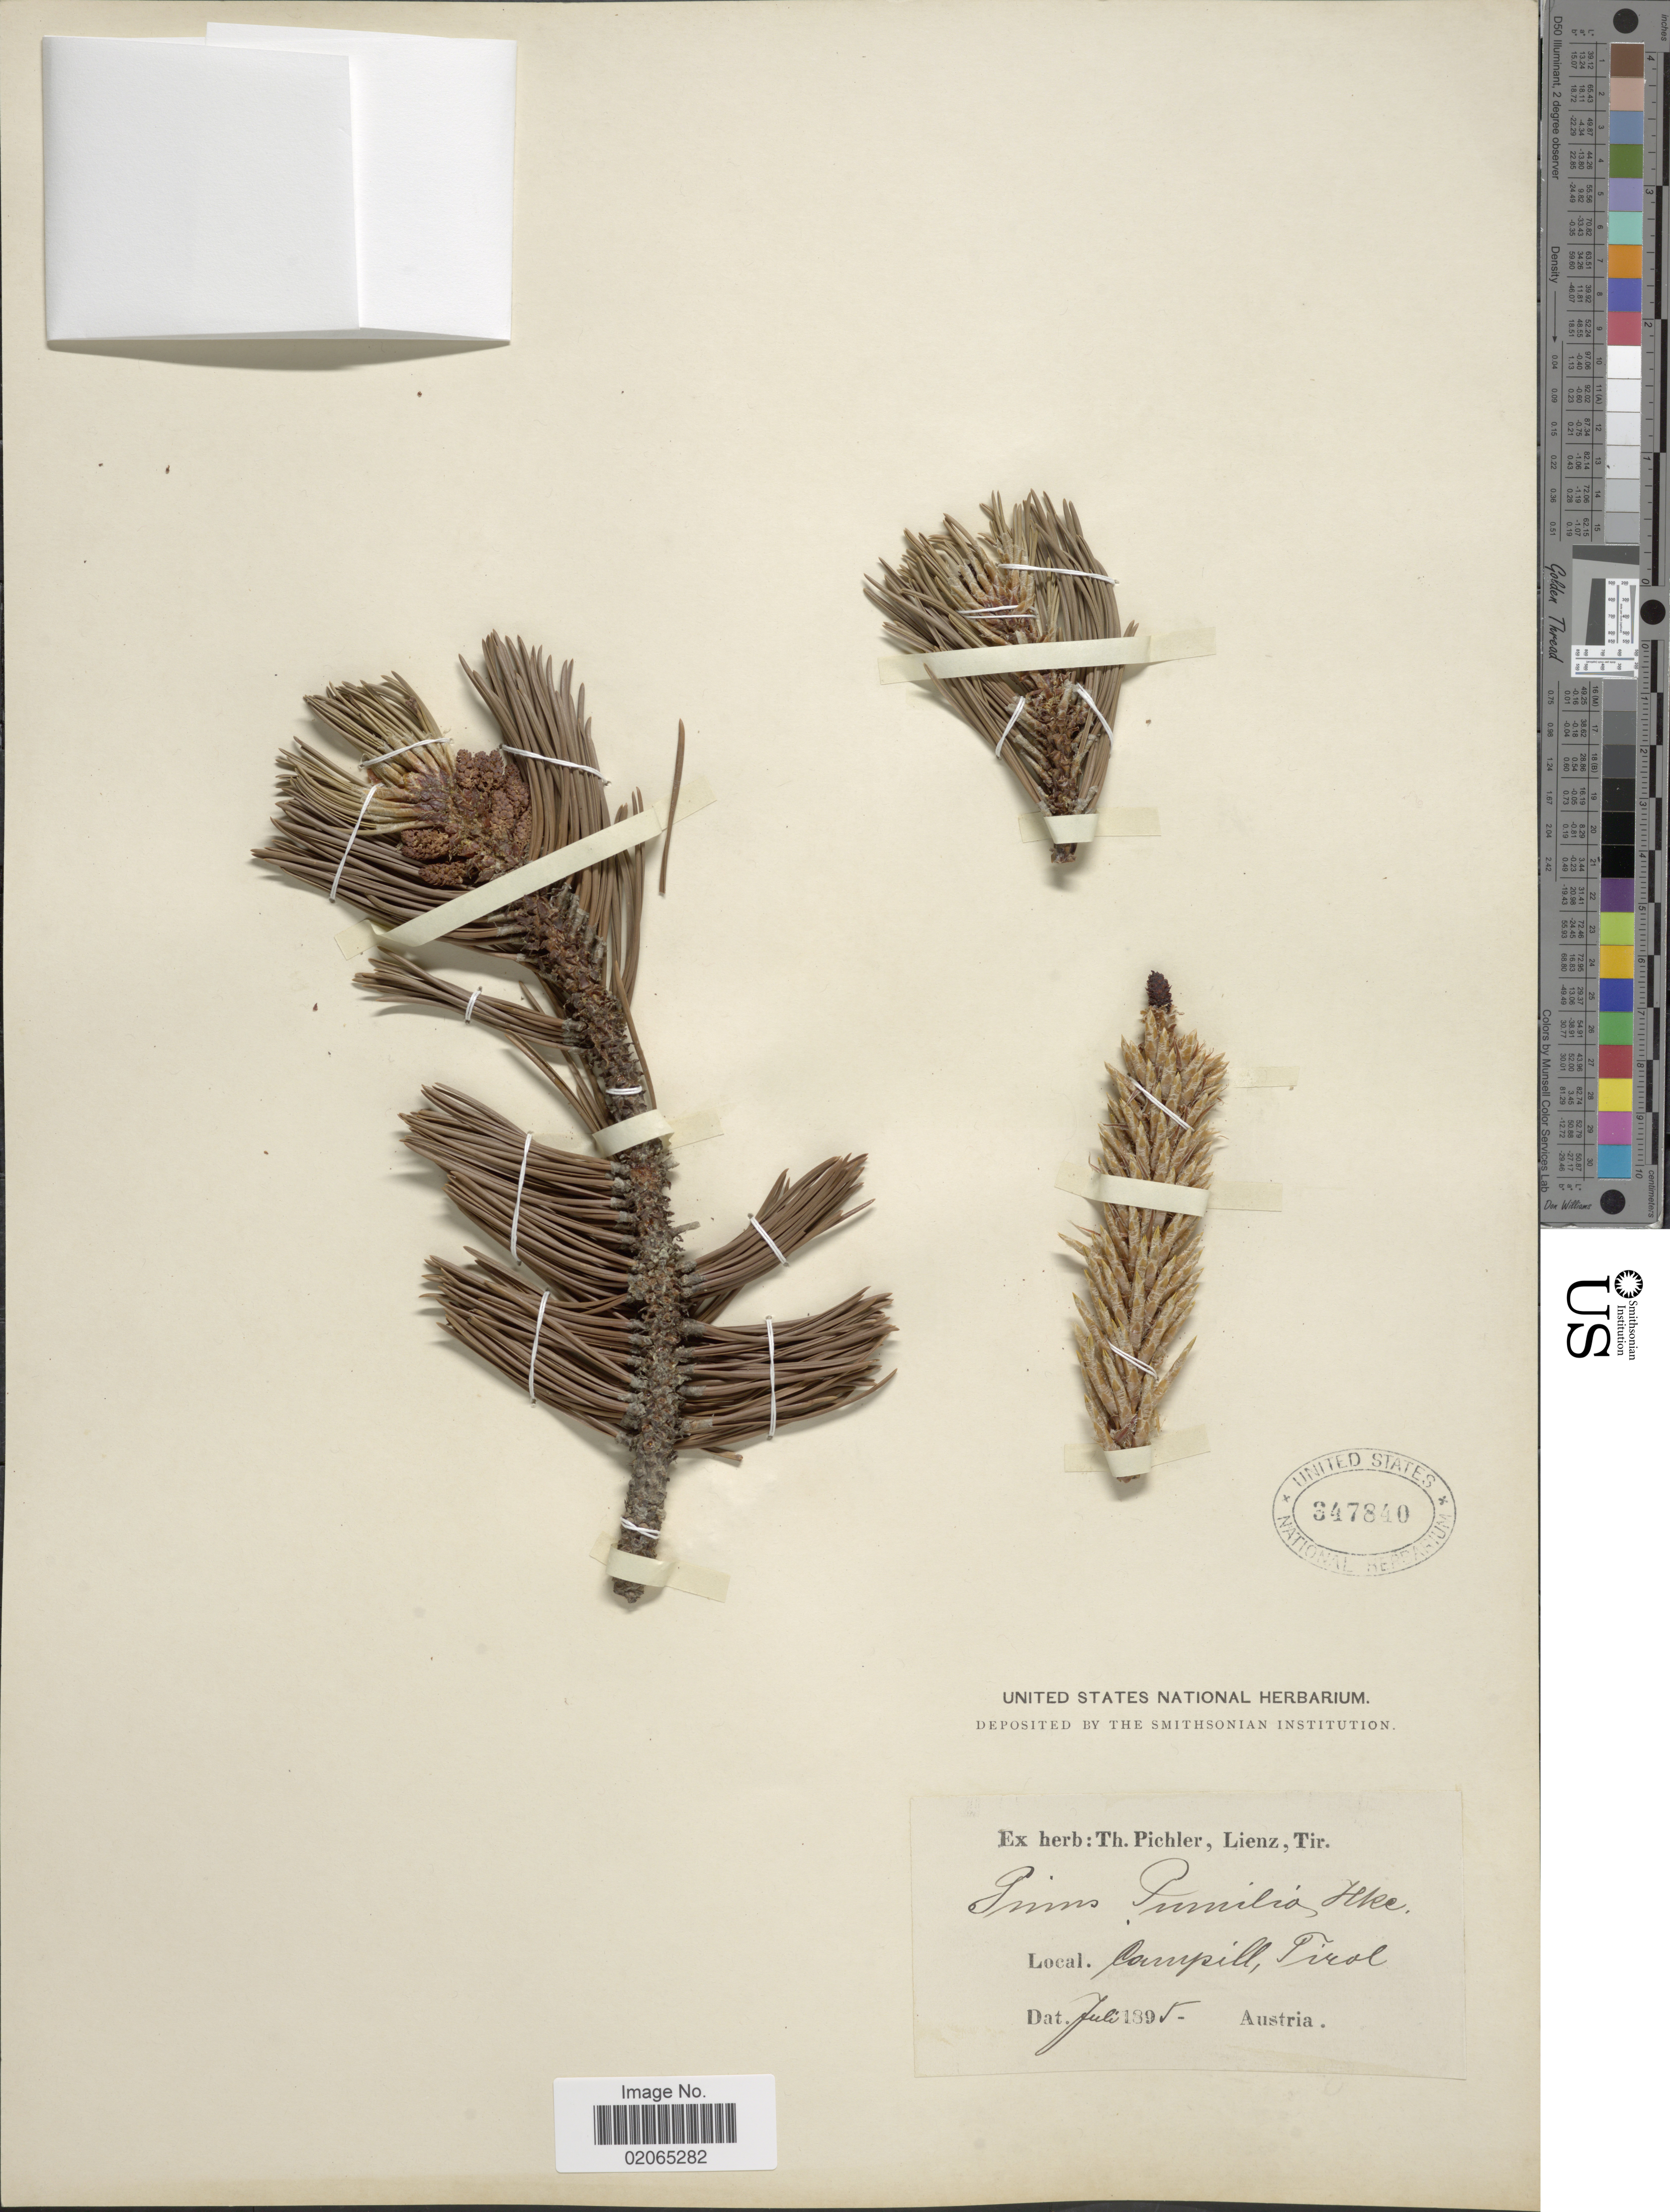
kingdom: Plantae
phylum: Tracheophyta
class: Pinopsida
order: Pinales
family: Pinaceae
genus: Pinus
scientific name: Pinus mugo var. pumilio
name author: (Haenke) Zenari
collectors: ex herb. T. Pichler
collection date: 1895-07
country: Austria / Italy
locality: Campill, Tirol [interpreted]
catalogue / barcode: US 347840